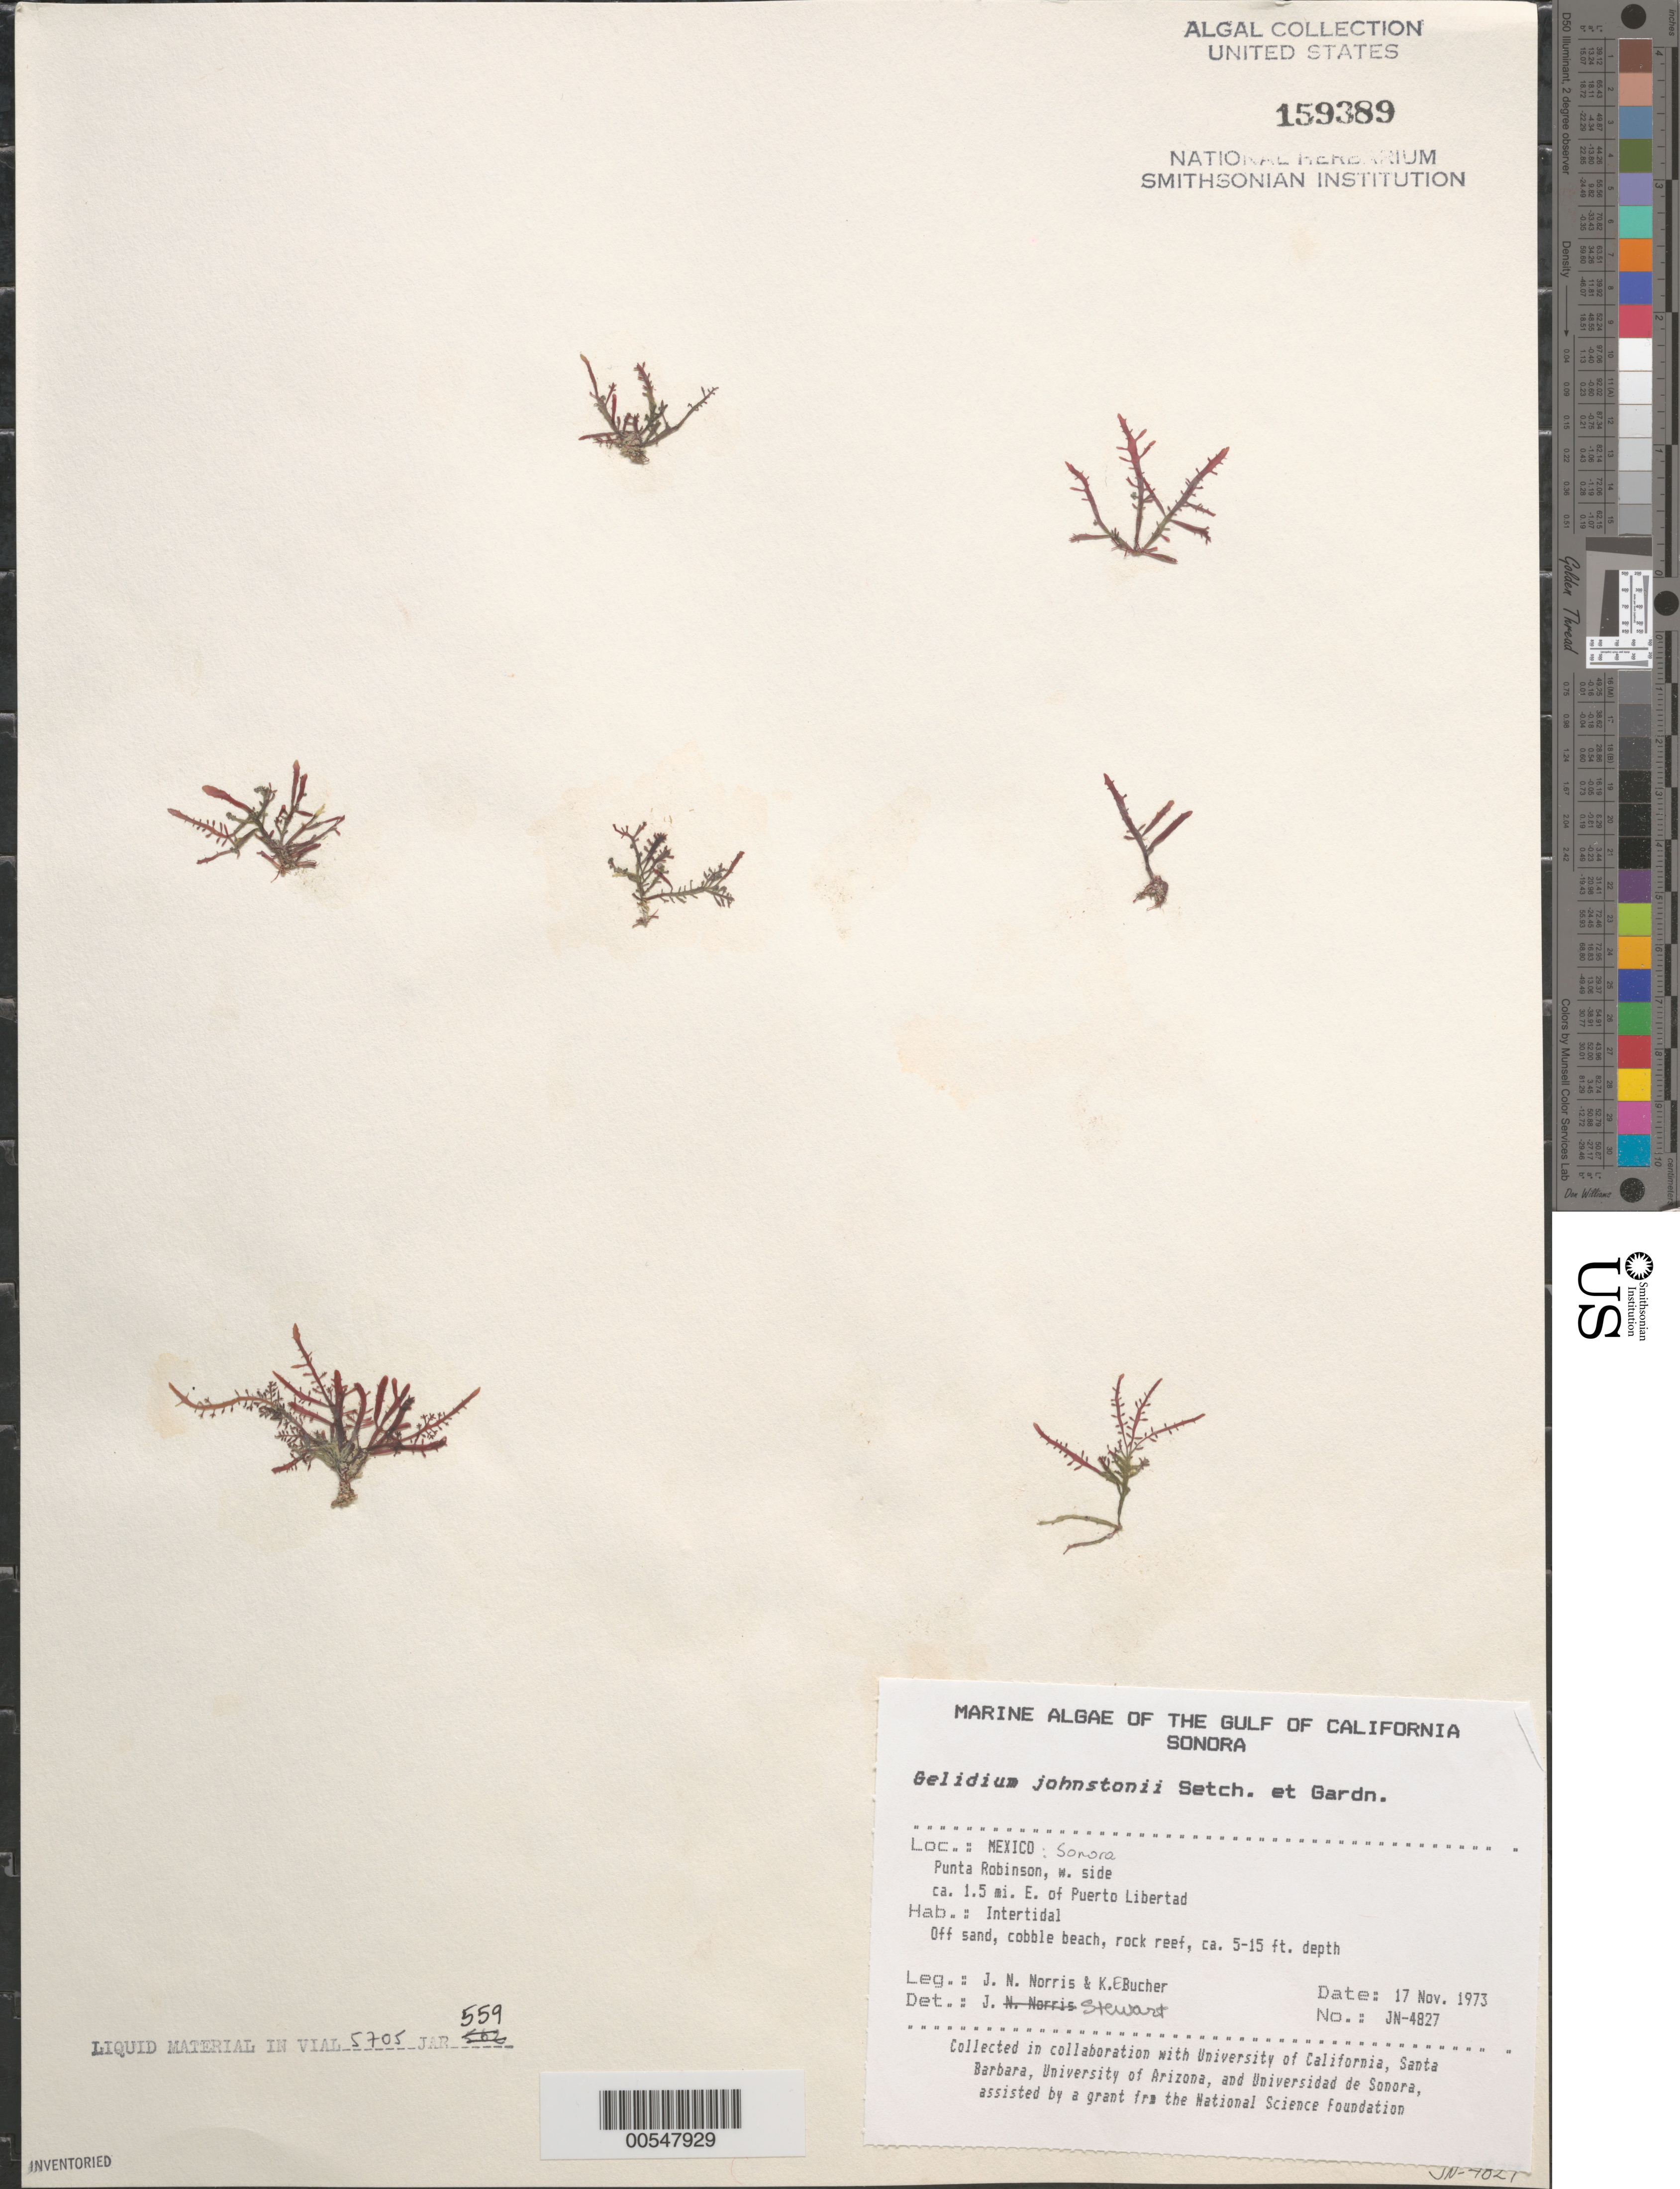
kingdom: Plantae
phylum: Rhodophyta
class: Florideophyceae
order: Gelidiales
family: Gelidiaceae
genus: Gelidium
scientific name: Gelidium johnstonii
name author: Setchell & N.L. Gardner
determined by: Stewart, J.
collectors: J. N. Norris & K. E. Bucher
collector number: JN-4827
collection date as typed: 17 Nov 1973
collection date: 1973-11-17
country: Mexico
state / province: Sonora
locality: Punta Robinson ca. 1.5 miles east of Puerto Libertad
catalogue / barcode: US 159389